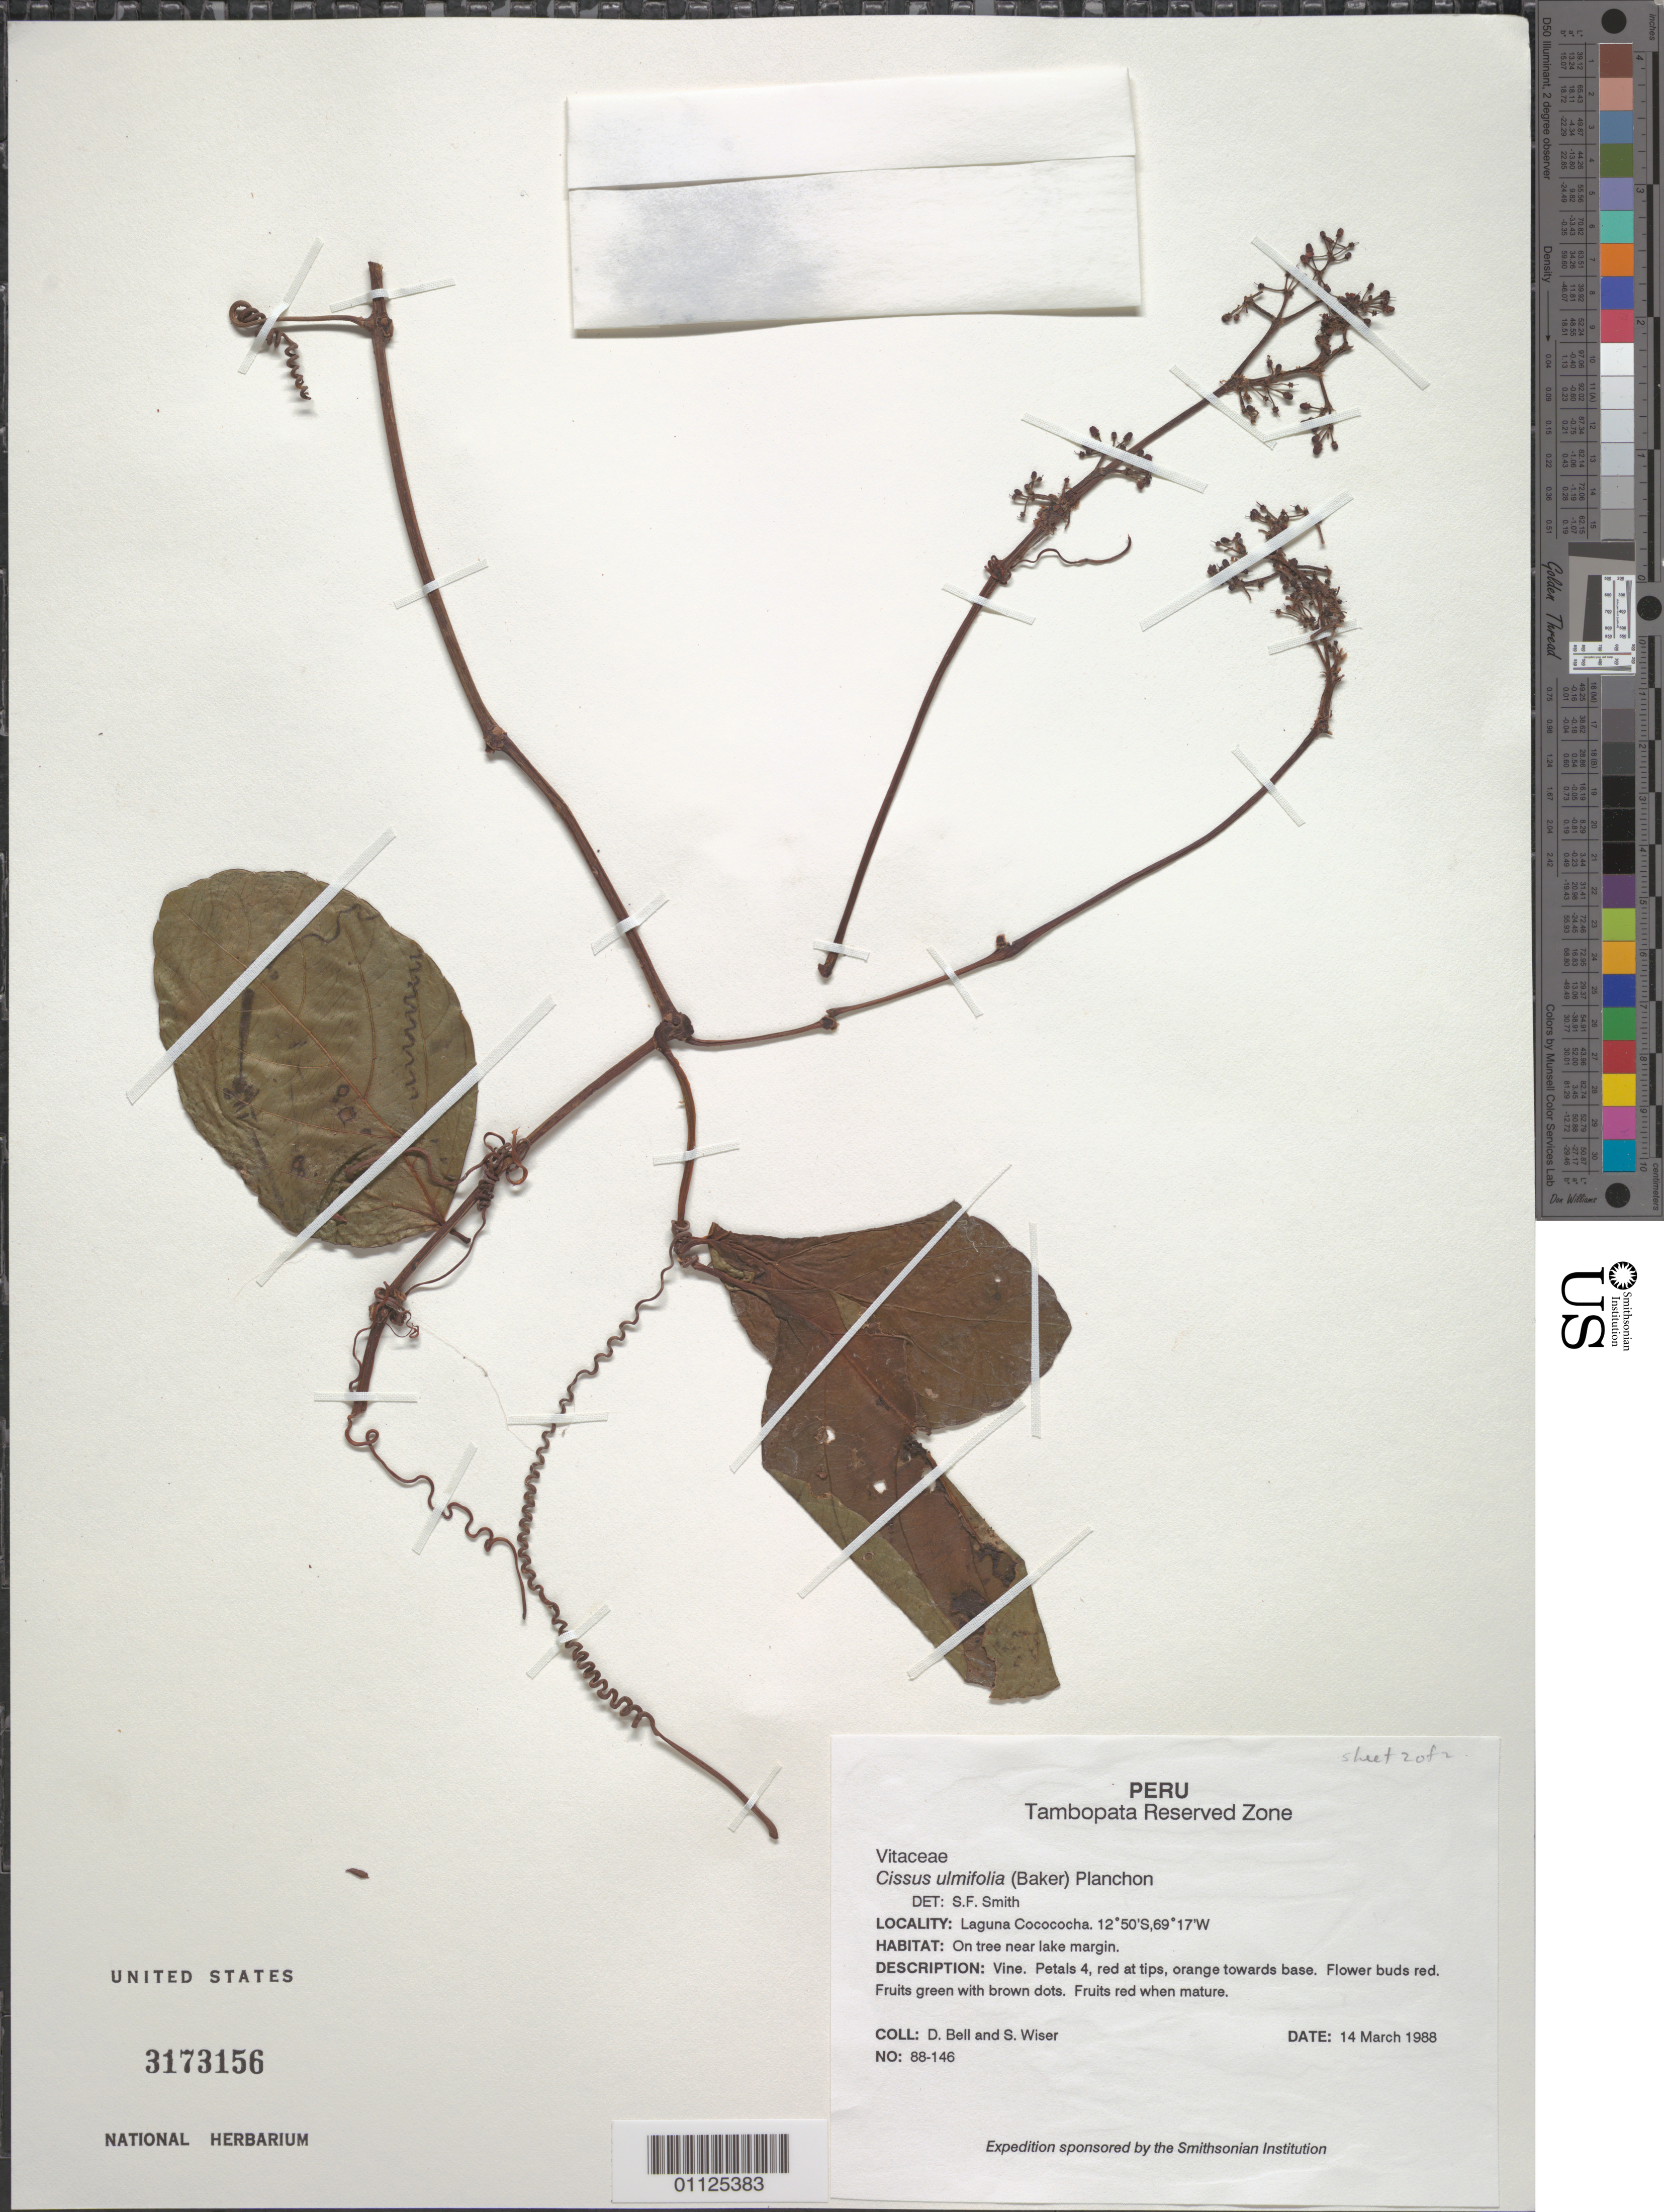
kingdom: Plantae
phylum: Tracheophyta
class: Magnoliopsida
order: Vitales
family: Vitaceae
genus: Cissus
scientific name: Cissus trigona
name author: Willd. et al.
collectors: D. A. Bell & S. Wiser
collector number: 88 - 146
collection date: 1988-03-14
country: Peru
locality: Tambopata Reserved Zone. Laguna Cocococha.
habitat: On tree near lake margin. Vine.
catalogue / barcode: US 3173156